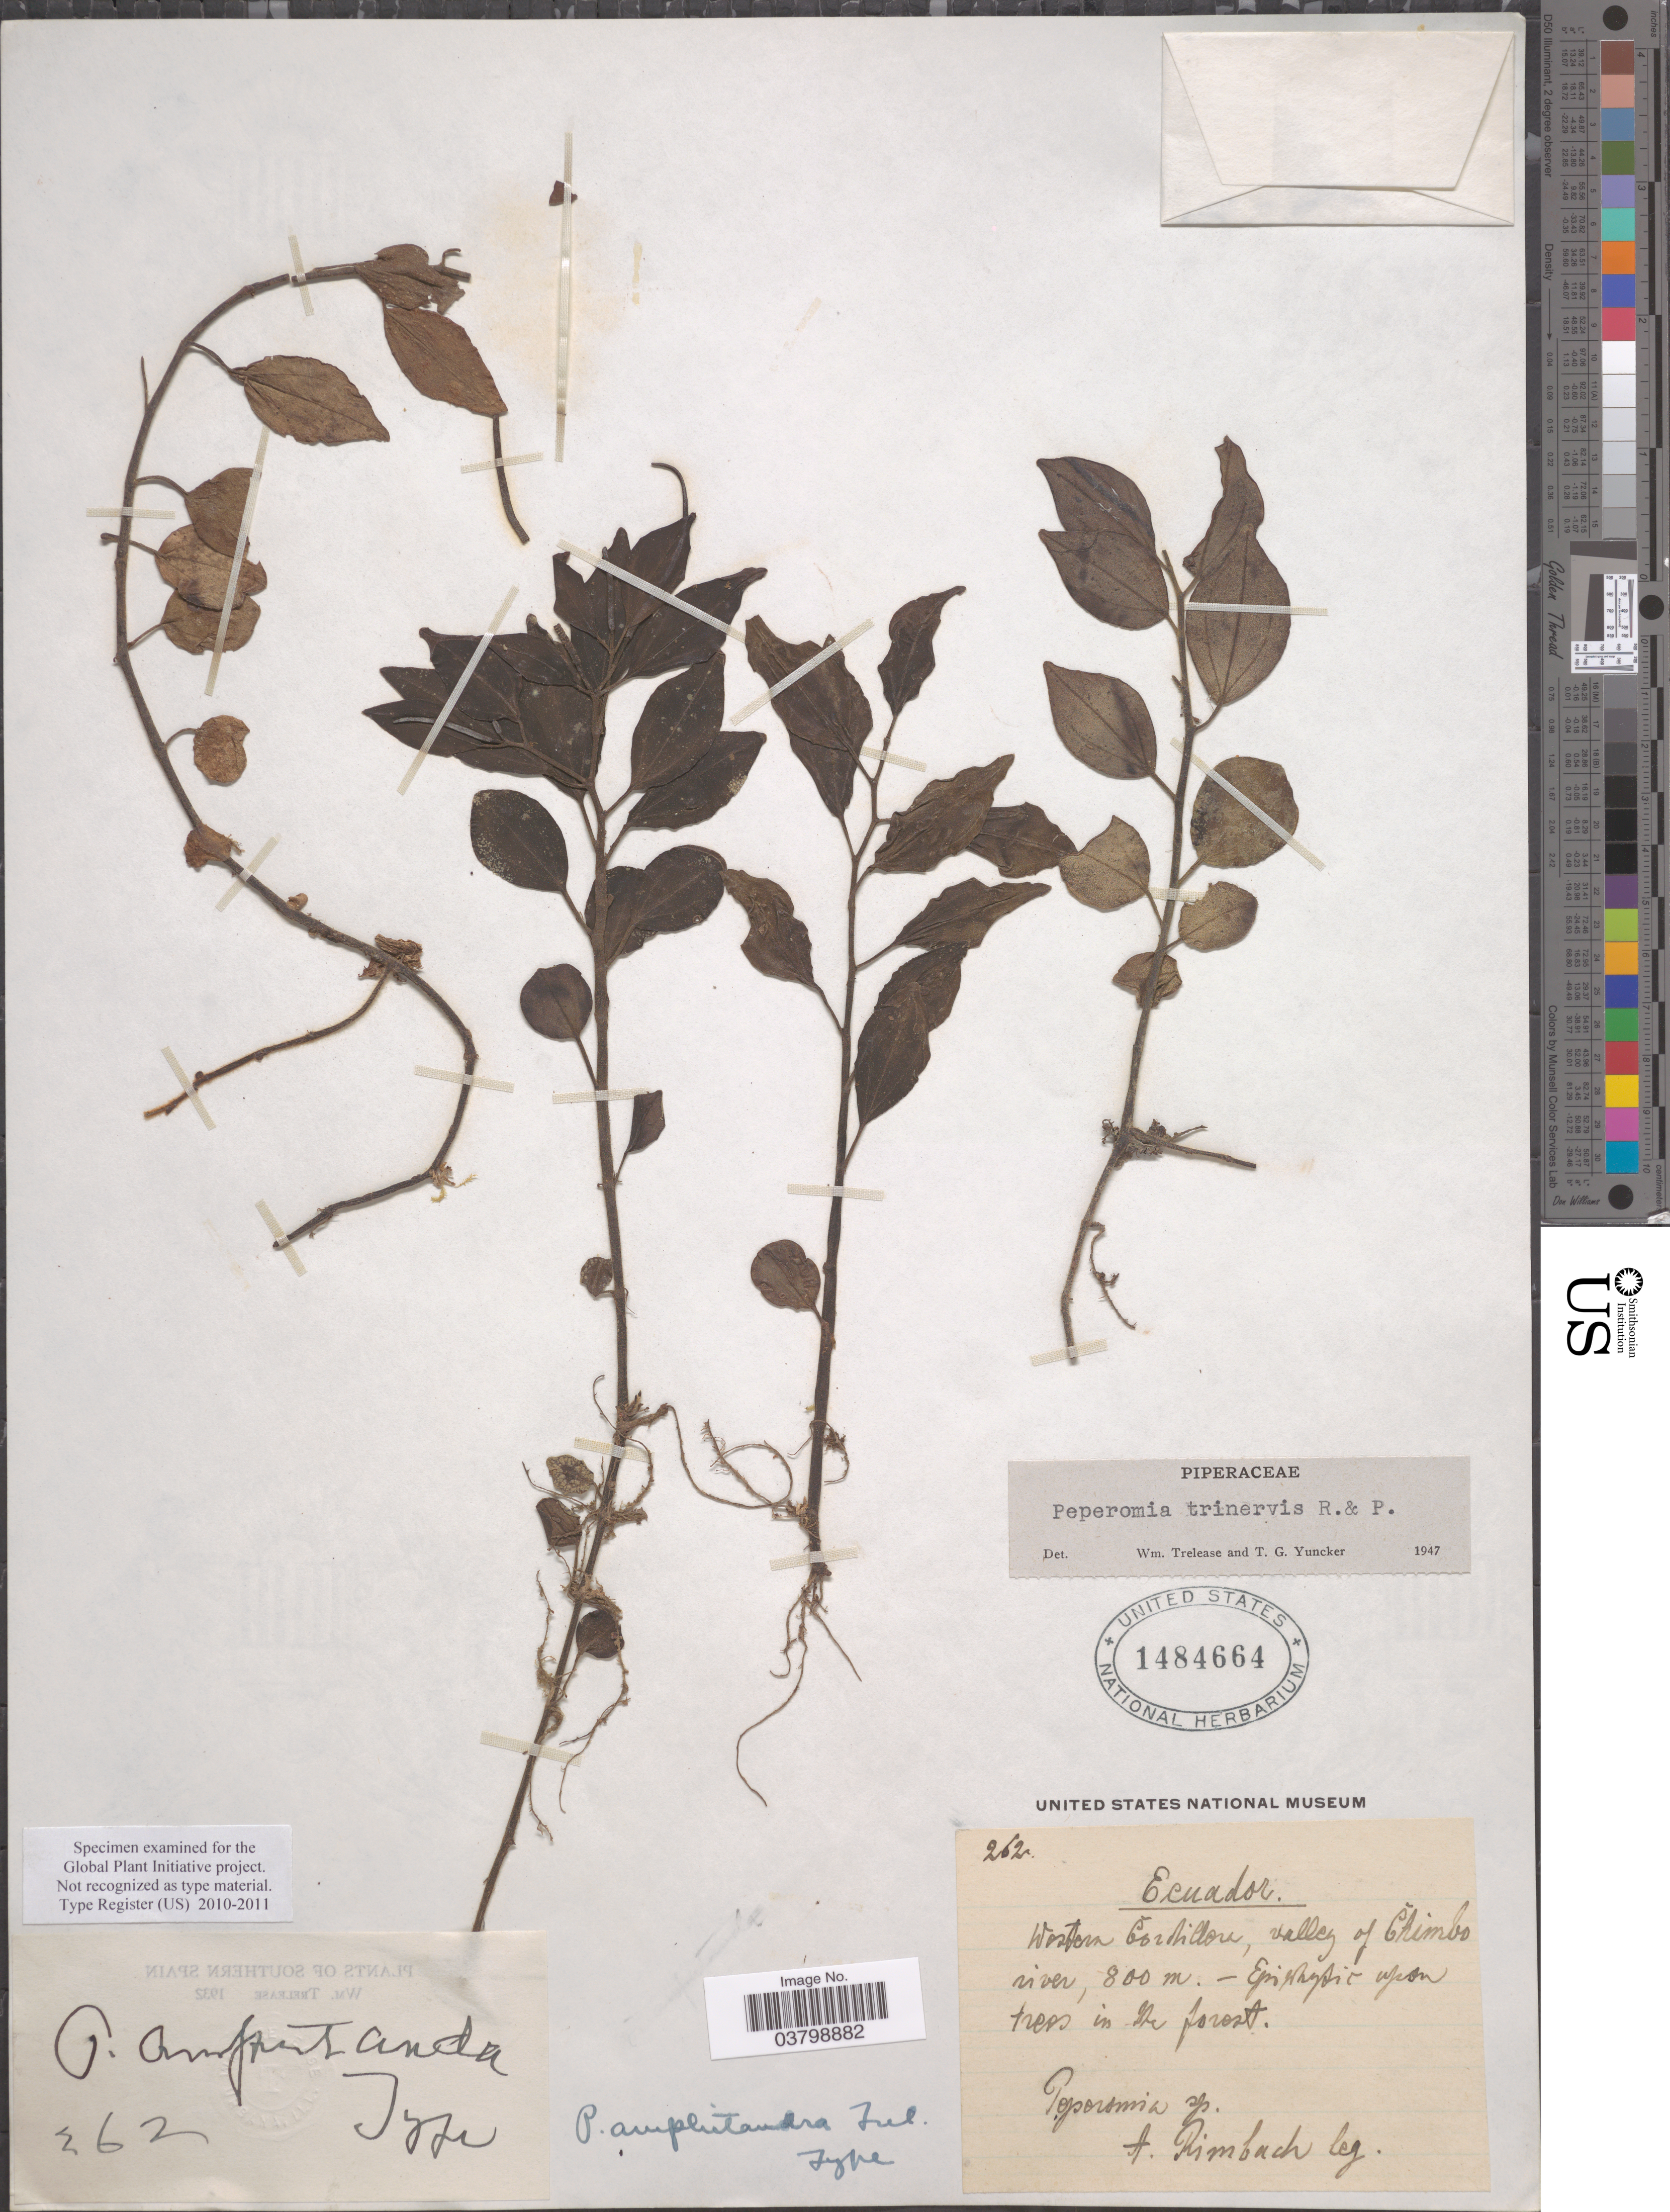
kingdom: Plantae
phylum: Tracheophyta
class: Magnoliopsida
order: Piperales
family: Piperaceae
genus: Peperomia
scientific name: Peperomia trinervis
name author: Ruiz & Pav.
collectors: A. Rimbach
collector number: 262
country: Ecuador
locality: Western Cordillera, valley of Chimbo river.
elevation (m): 800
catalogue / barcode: US 1484664